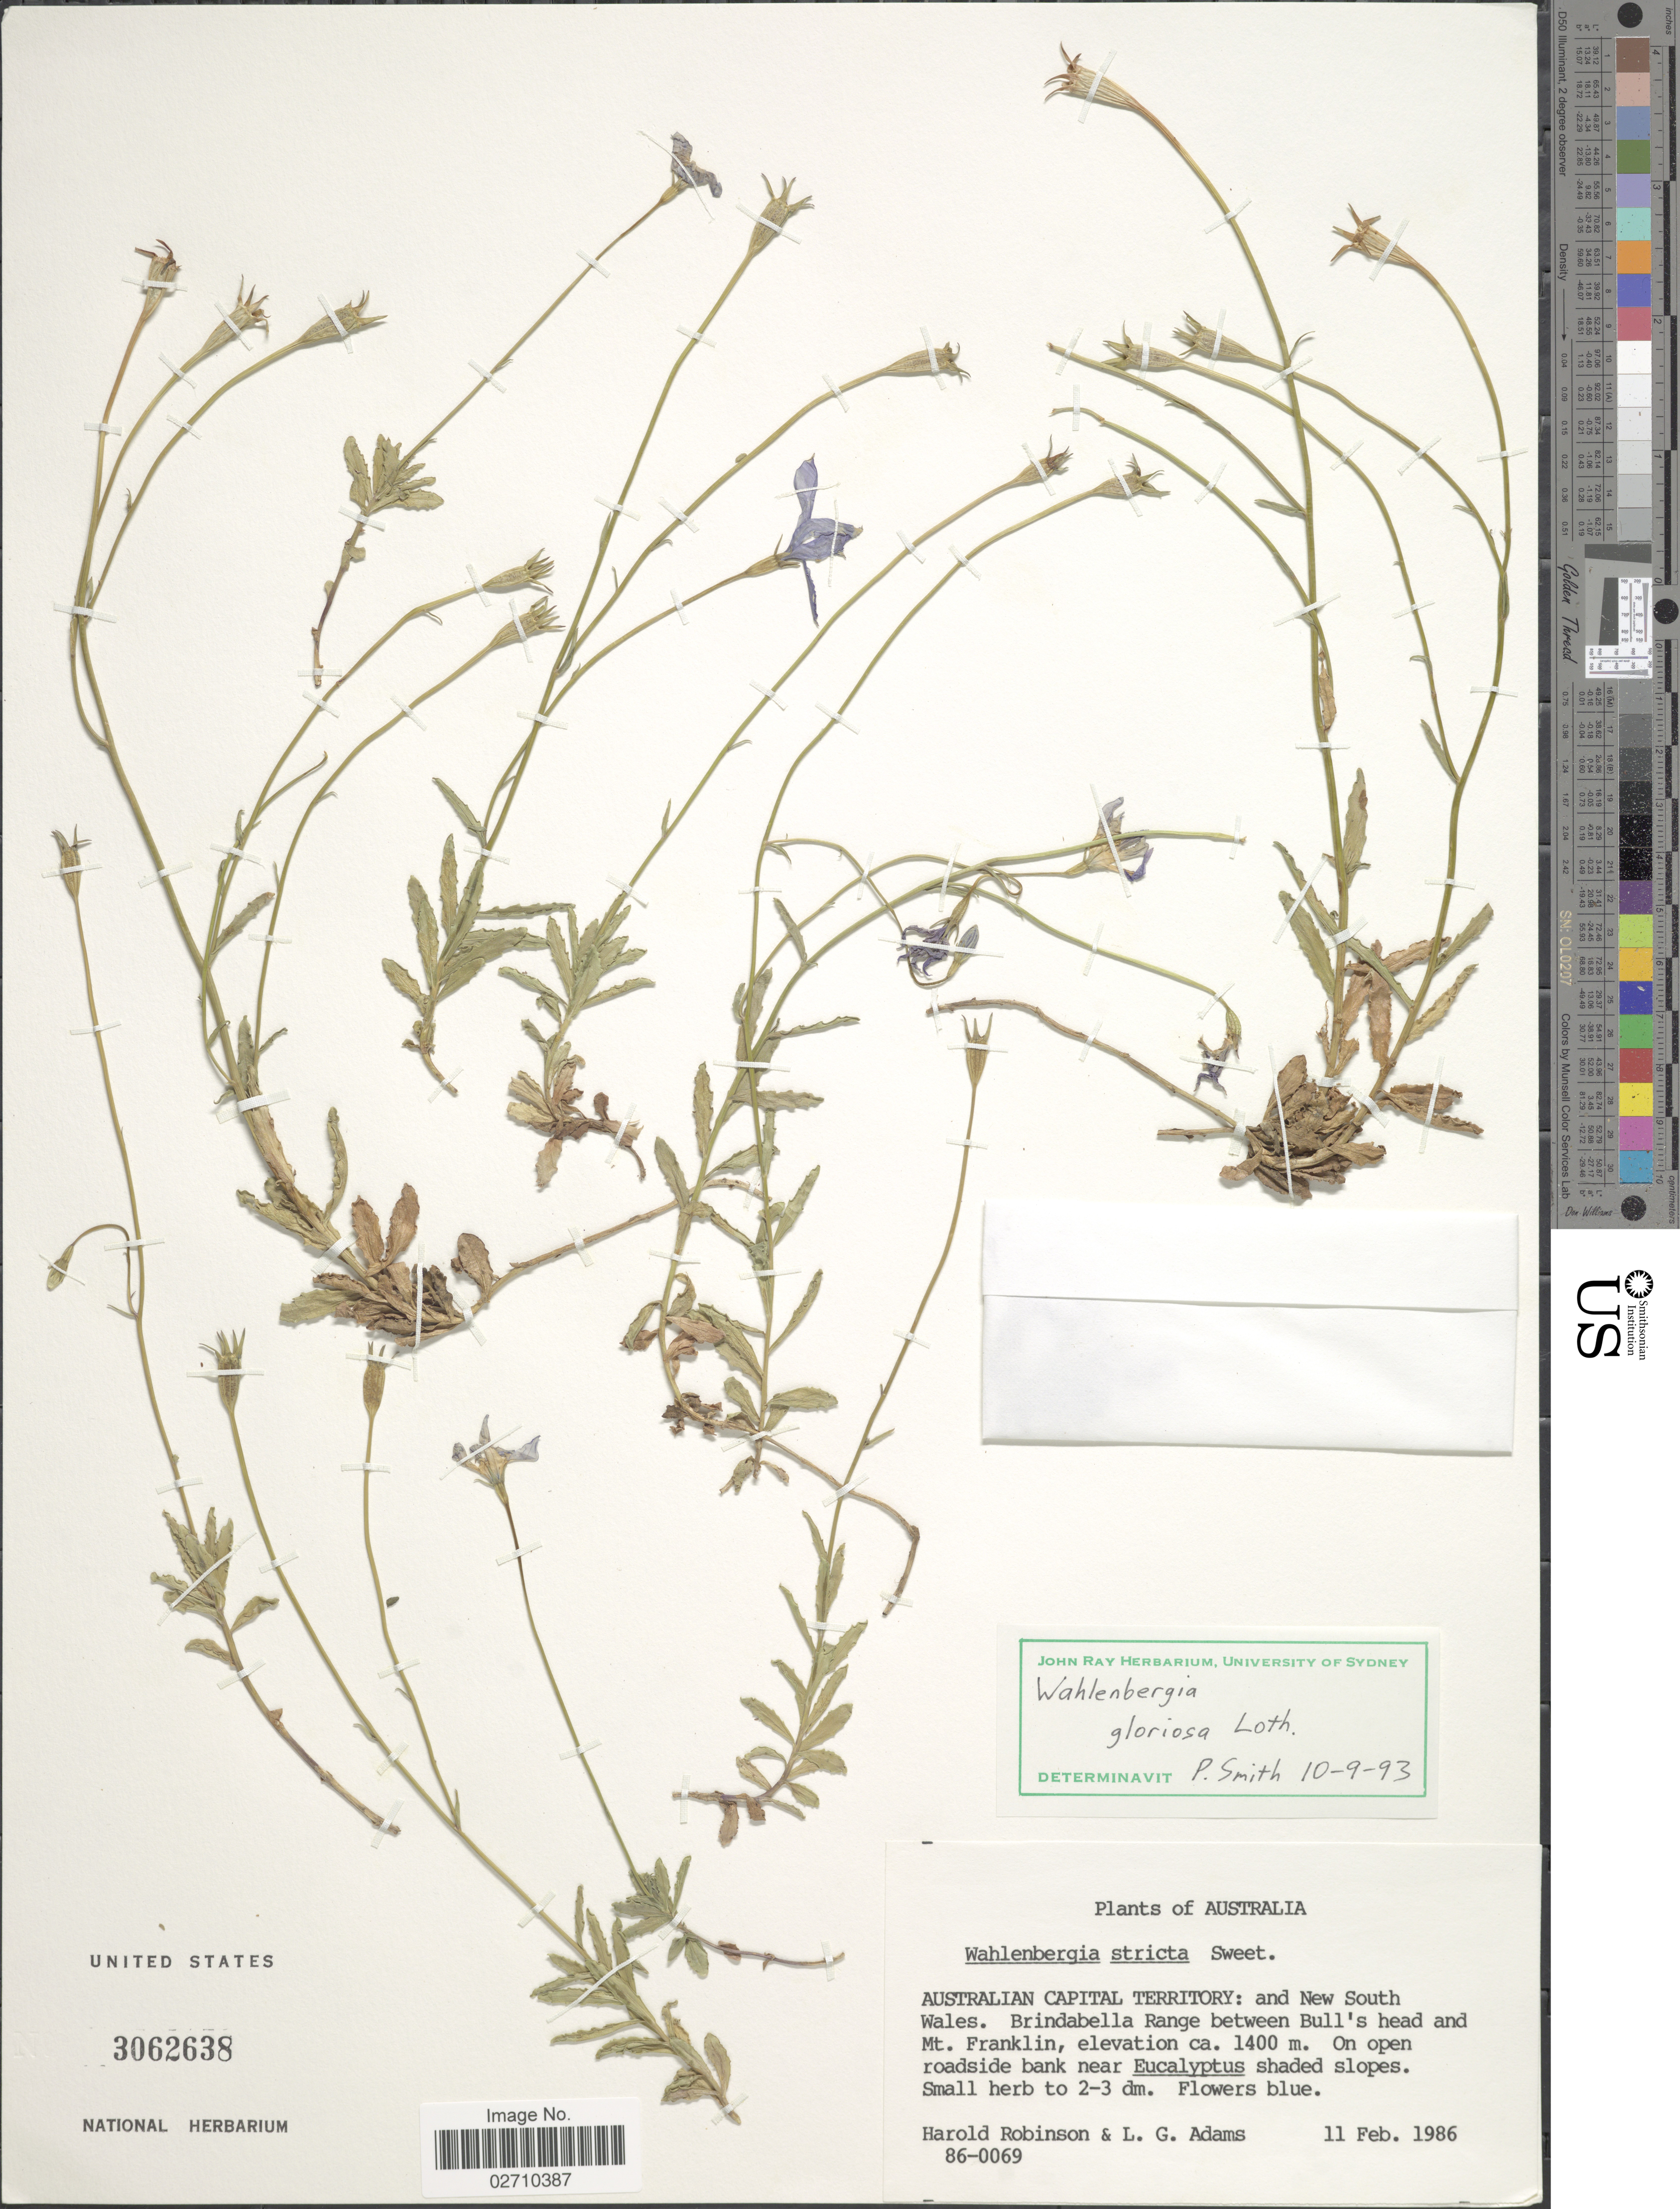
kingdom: Plantae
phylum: Tracheophyta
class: Magnoliopsida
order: Asterales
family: Campanulaceae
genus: Wahlenbergia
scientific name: Wahlenbergia gloriosa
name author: Lothian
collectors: H. Robinson & L. G. Adams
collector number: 86-0069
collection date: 1986-02-11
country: Australia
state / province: New South Wales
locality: Australian Capital Territory. Brindabella Range between Bull's head and Mt. Franklin.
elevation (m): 1400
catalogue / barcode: US 3062638